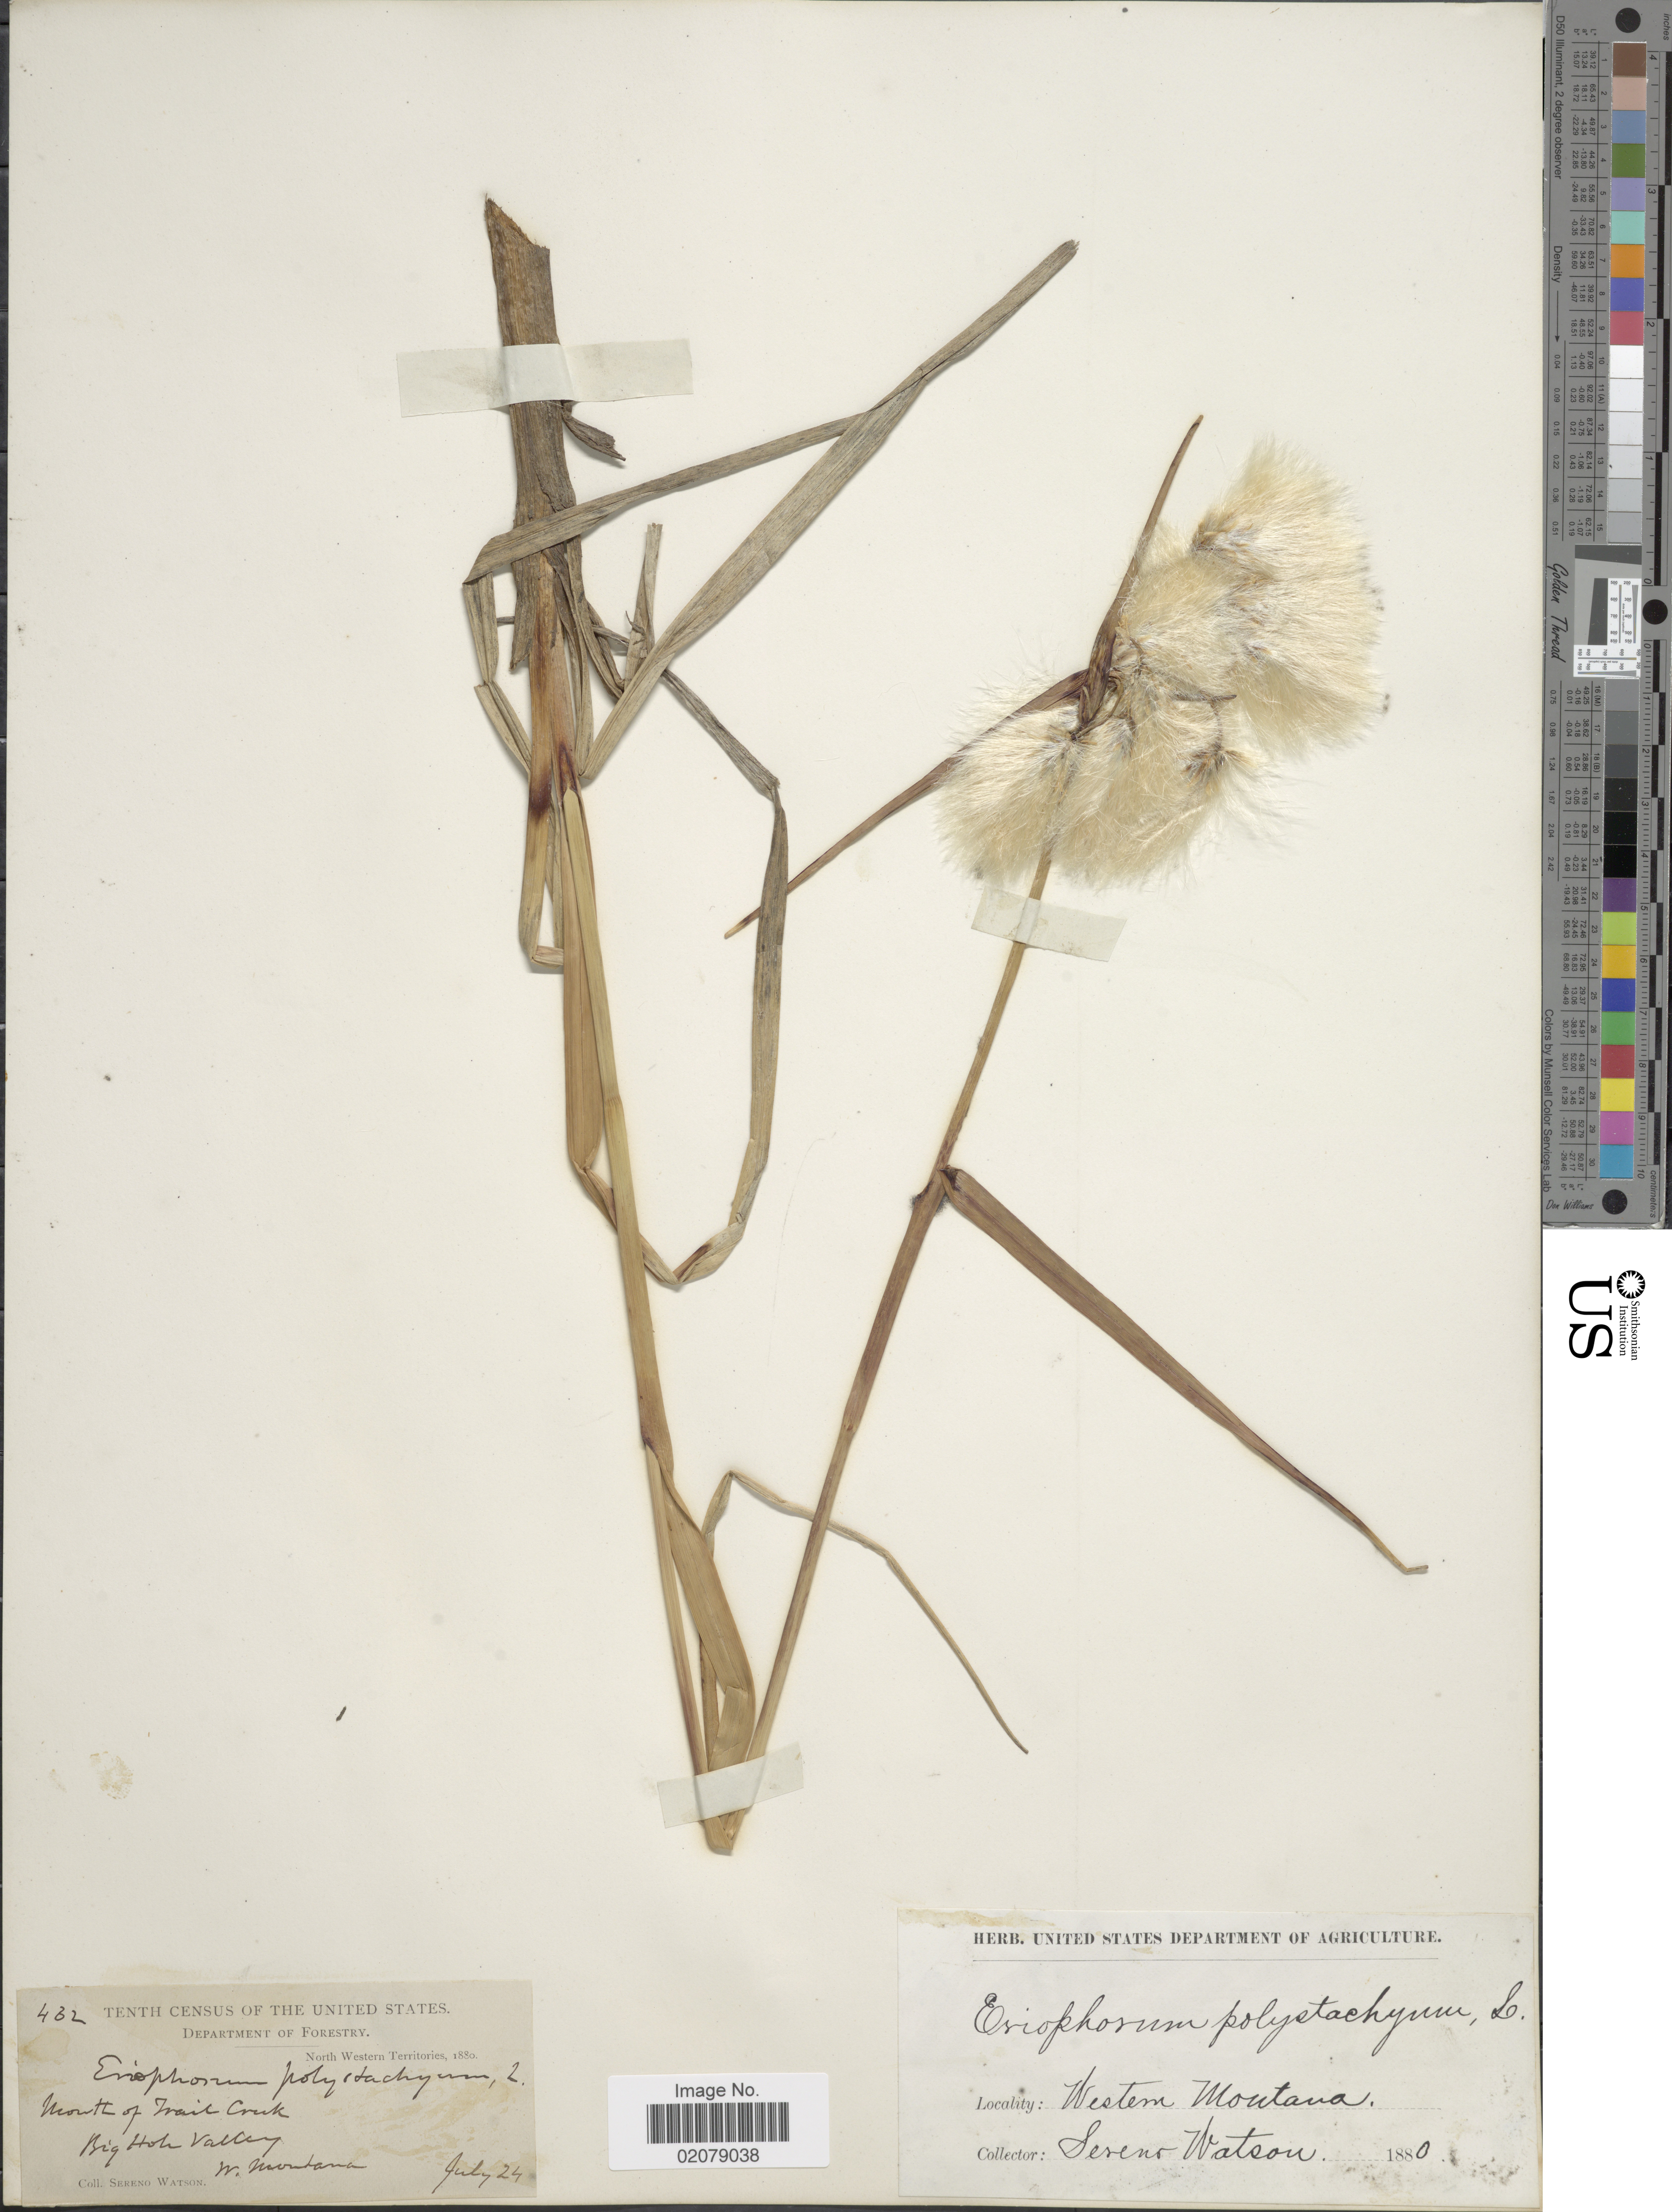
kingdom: Plantae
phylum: Tracheophyta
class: Liliopsida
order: Poales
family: Cyperaceae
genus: Eriophorum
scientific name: Eriophorum viridicarinatum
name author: (Englem.) Fernald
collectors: S. Watson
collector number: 432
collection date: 1880-07-24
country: United States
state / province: Montana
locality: Western Montana, Mouth of Trail Creek, Big Hole Valley